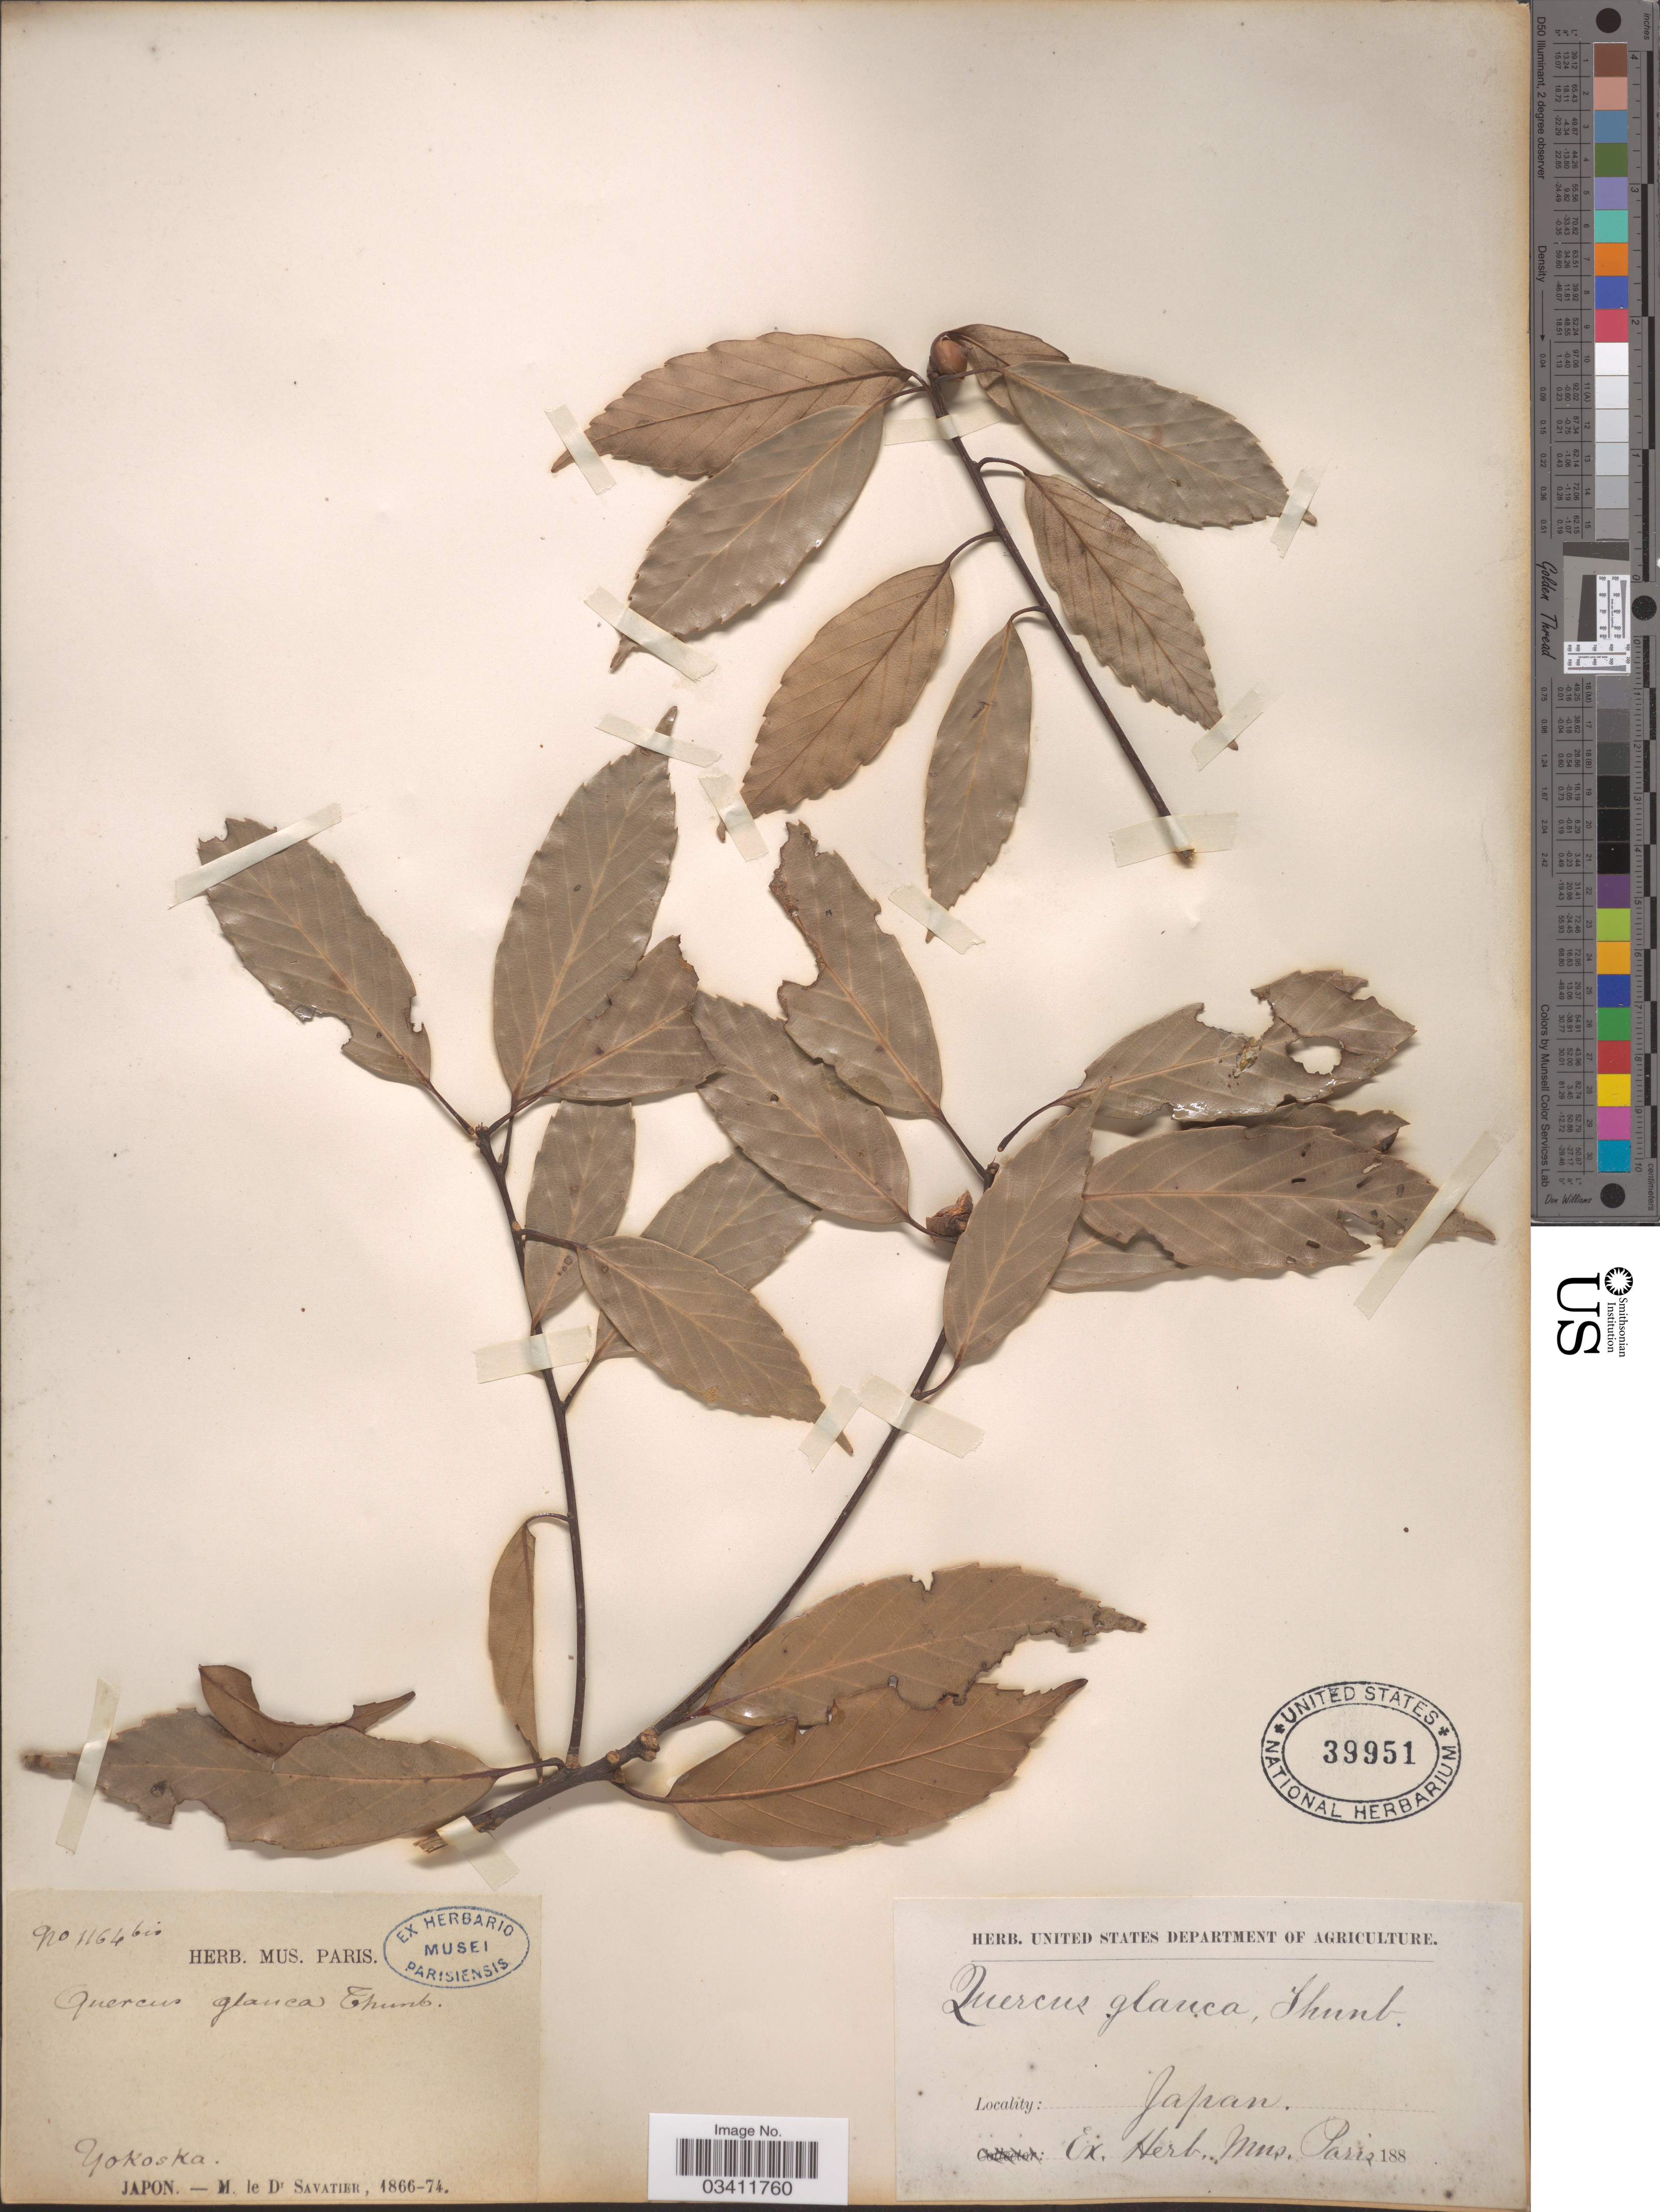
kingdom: Plantae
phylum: Tracheophyta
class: Magnoliopsida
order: Fagales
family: Fagaceae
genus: Quercus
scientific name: Quercus glauca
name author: Thunb.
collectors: M. Savatier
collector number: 1164bis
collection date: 1866/1874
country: Japan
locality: Yokoska.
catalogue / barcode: US 39951